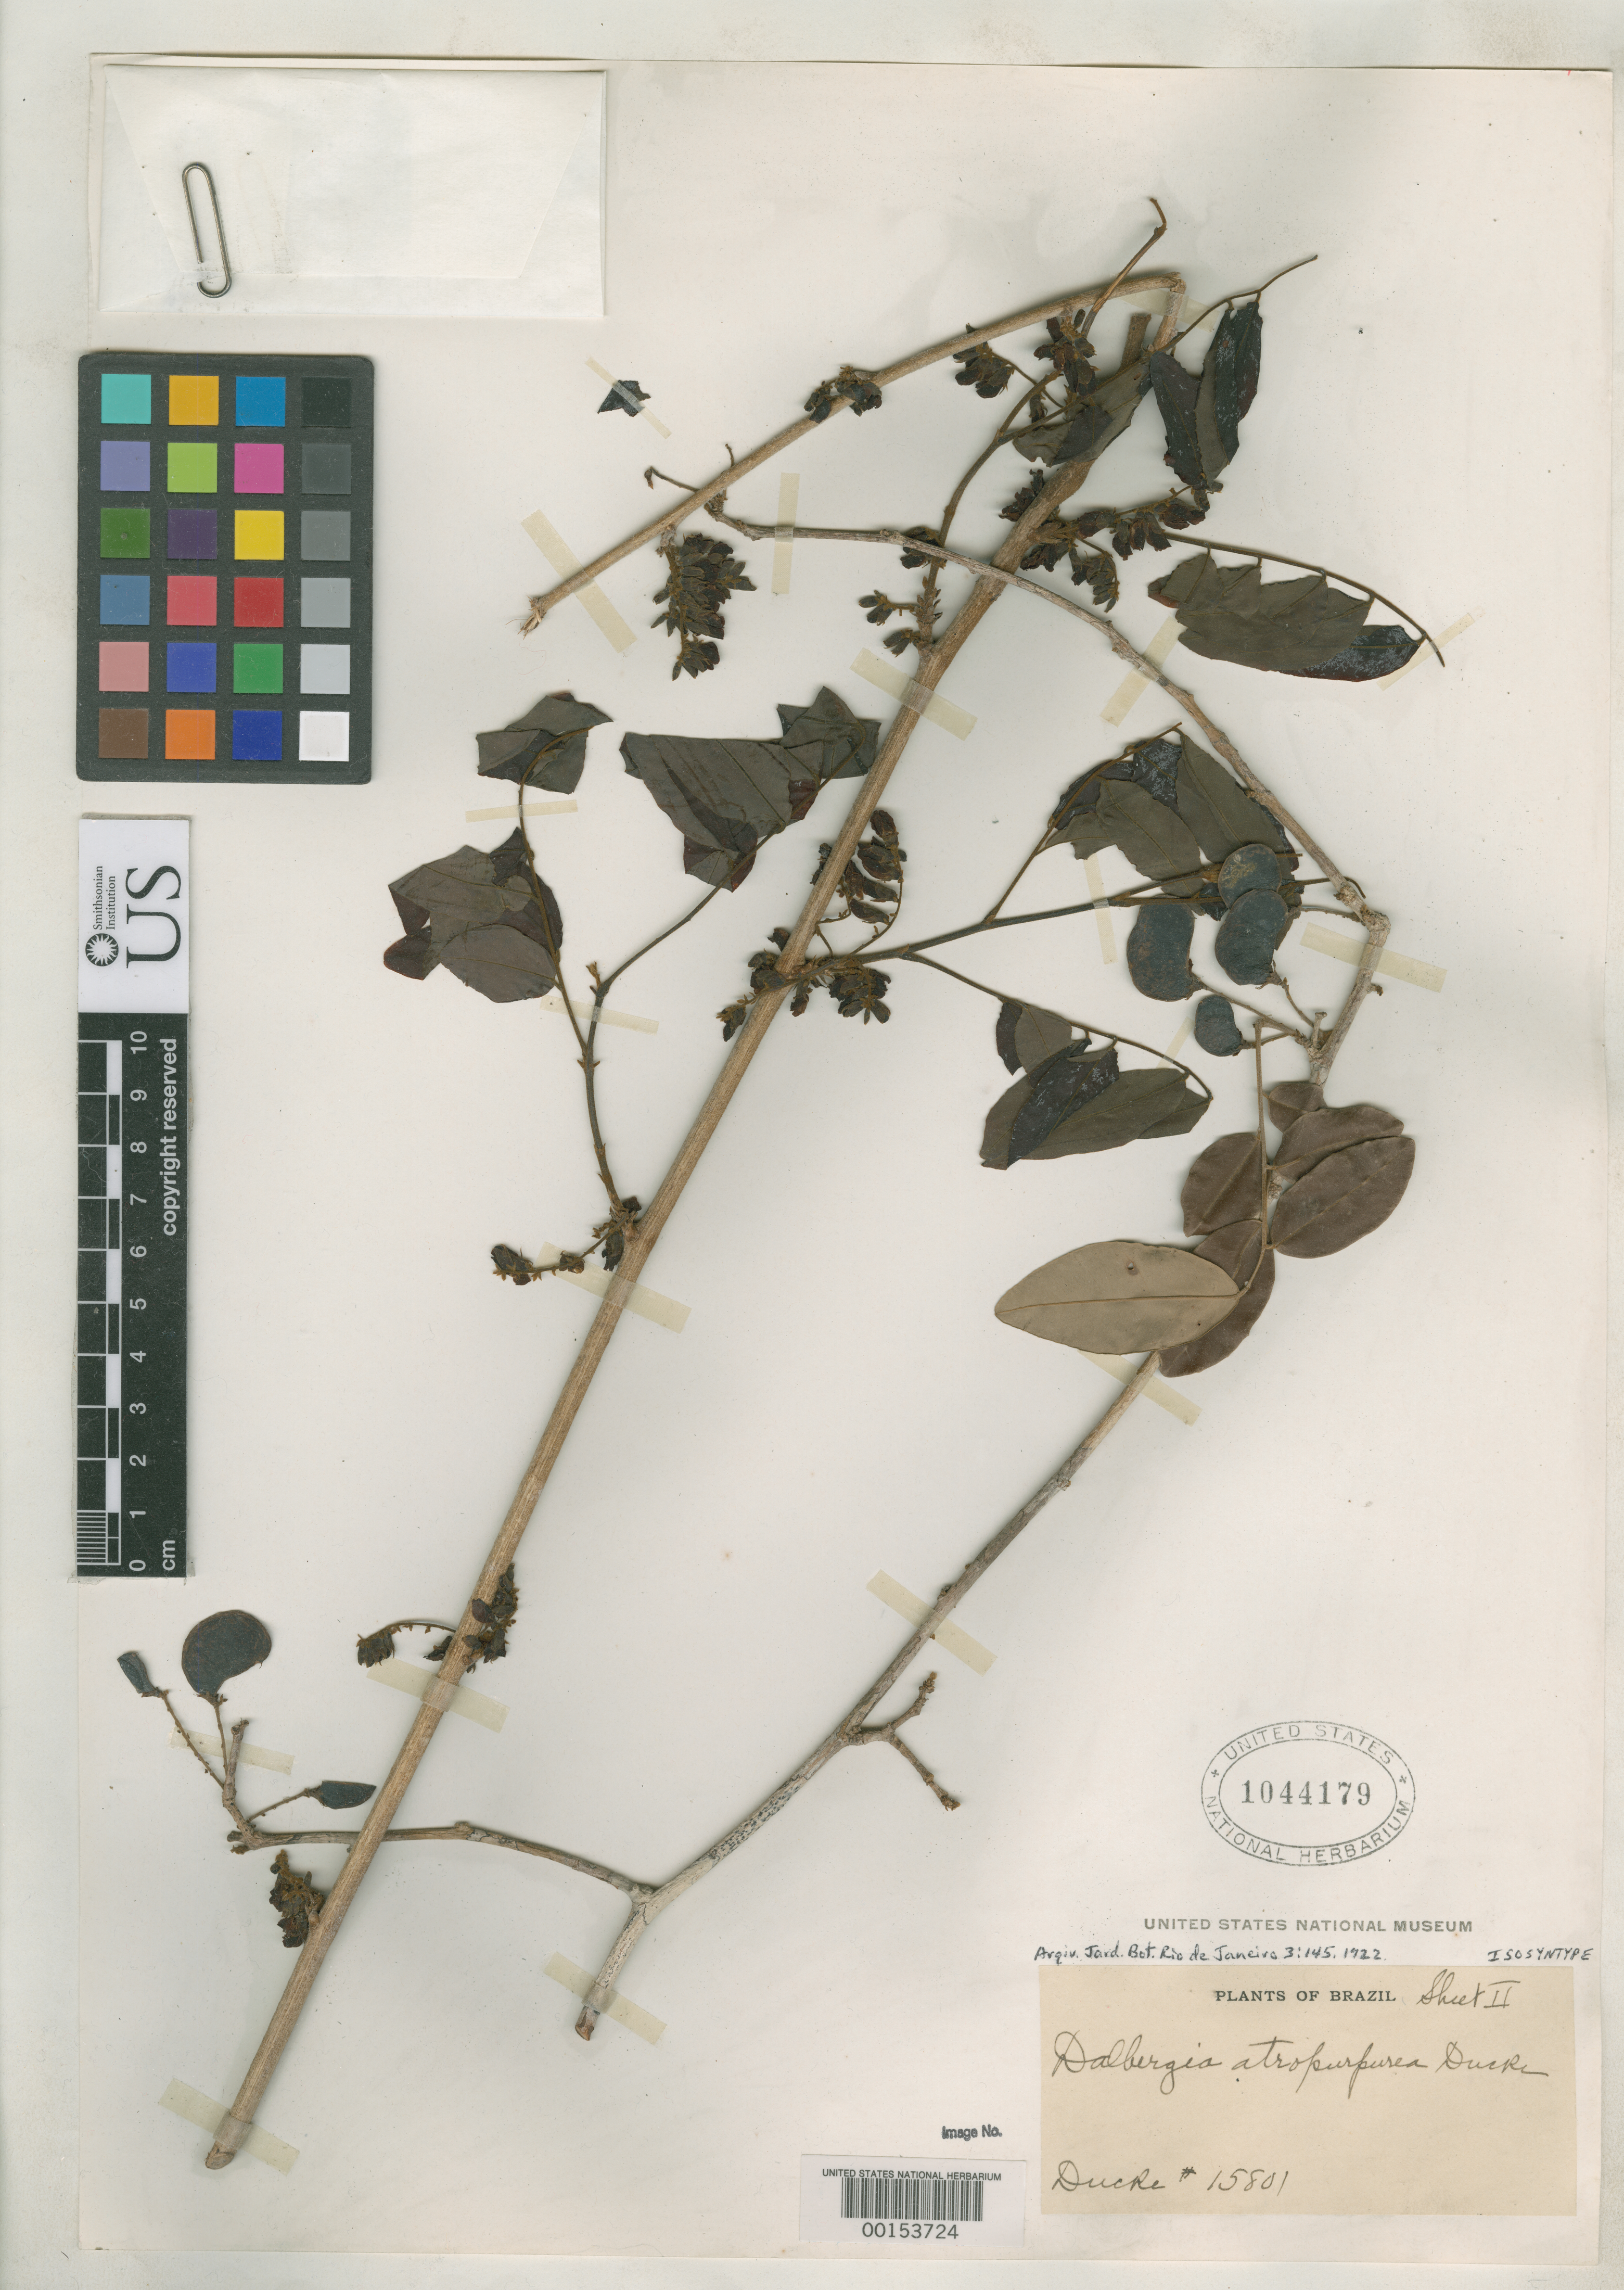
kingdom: Plantae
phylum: Tracheophyta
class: Magnoliopsida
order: Fabales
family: Fabaceae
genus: Dalbergia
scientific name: Dalbergia atropurpurea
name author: Ducke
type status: Isosyntype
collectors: A. Ducke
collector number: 15801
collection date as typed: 21 Oct 1915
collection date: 1915-10-21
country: Brazil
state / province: Pará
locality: Belem do Para, Agua Preta.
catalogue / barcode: US 1044179